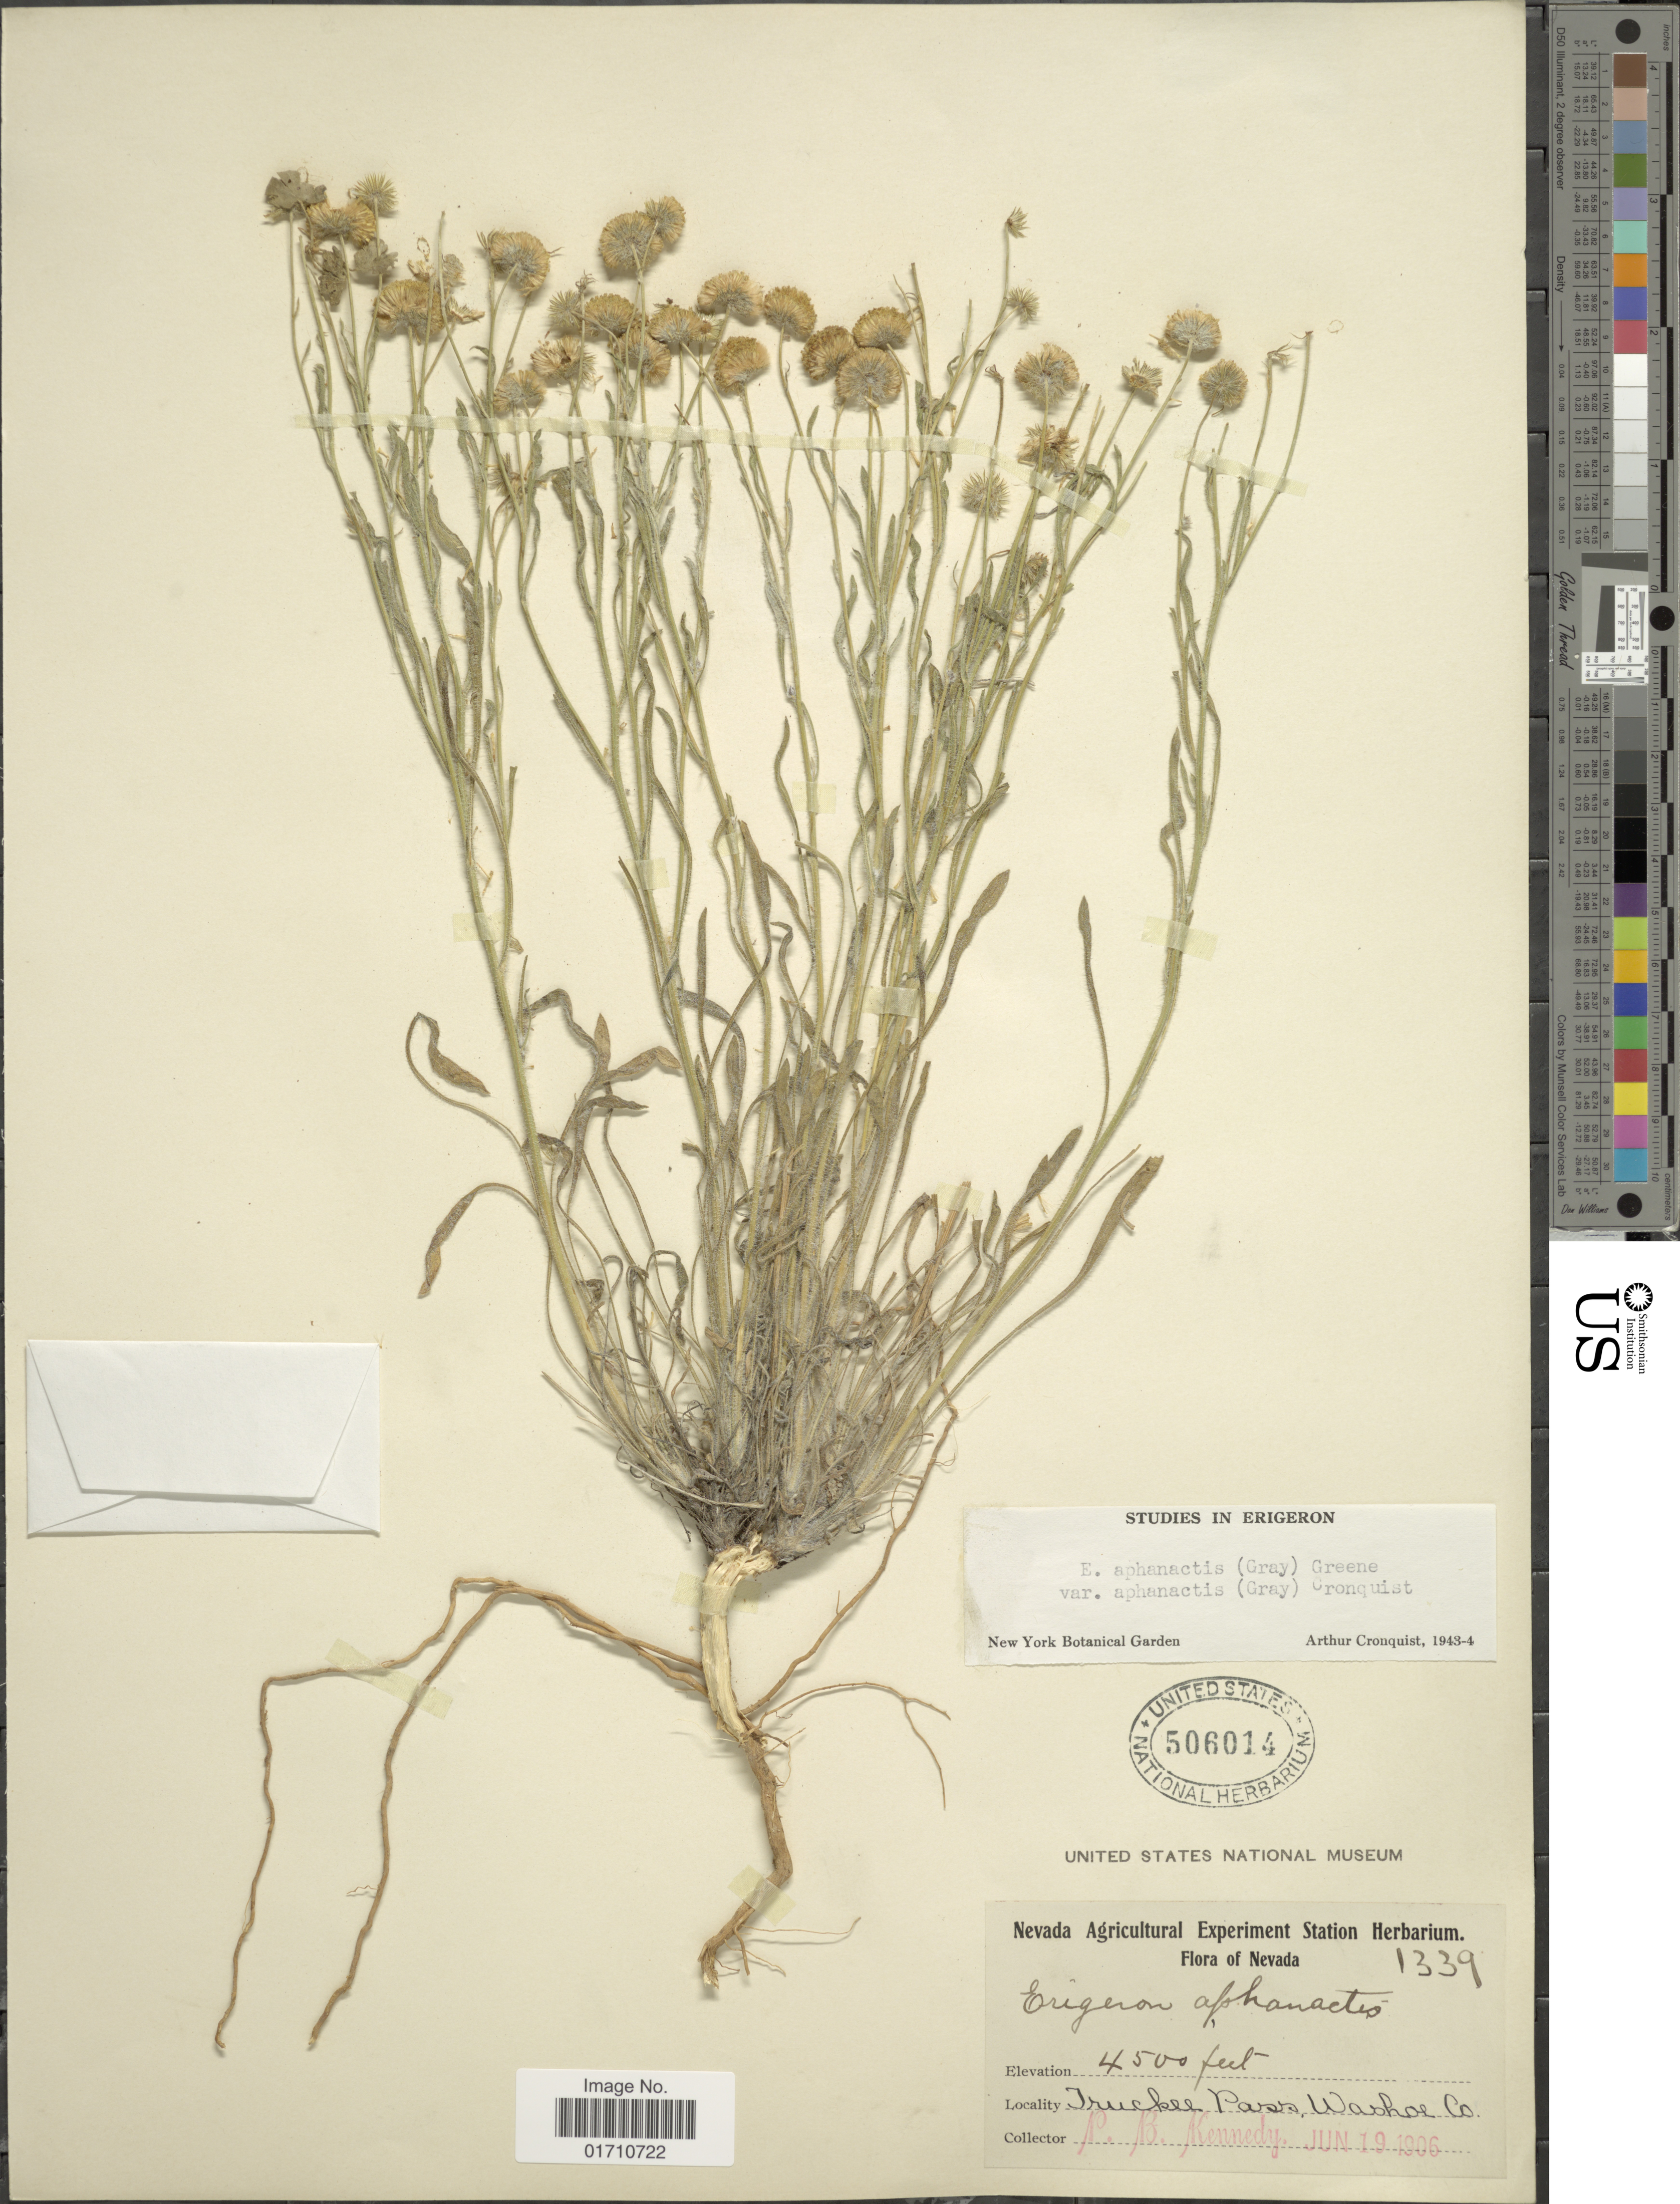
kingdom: Plantae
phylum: Tracheophyta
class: Magnoliopsida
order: Asterales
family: Asteraceae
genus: Erigeron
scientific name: Erigeron aphanactis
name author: (A. Gray) Greene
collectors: P. B. Kennedy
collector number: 1339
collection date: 1906-06-19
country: United States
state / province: Nevada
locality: Truckee Pass, Washoe County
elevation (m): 1372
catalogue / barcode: US 506014